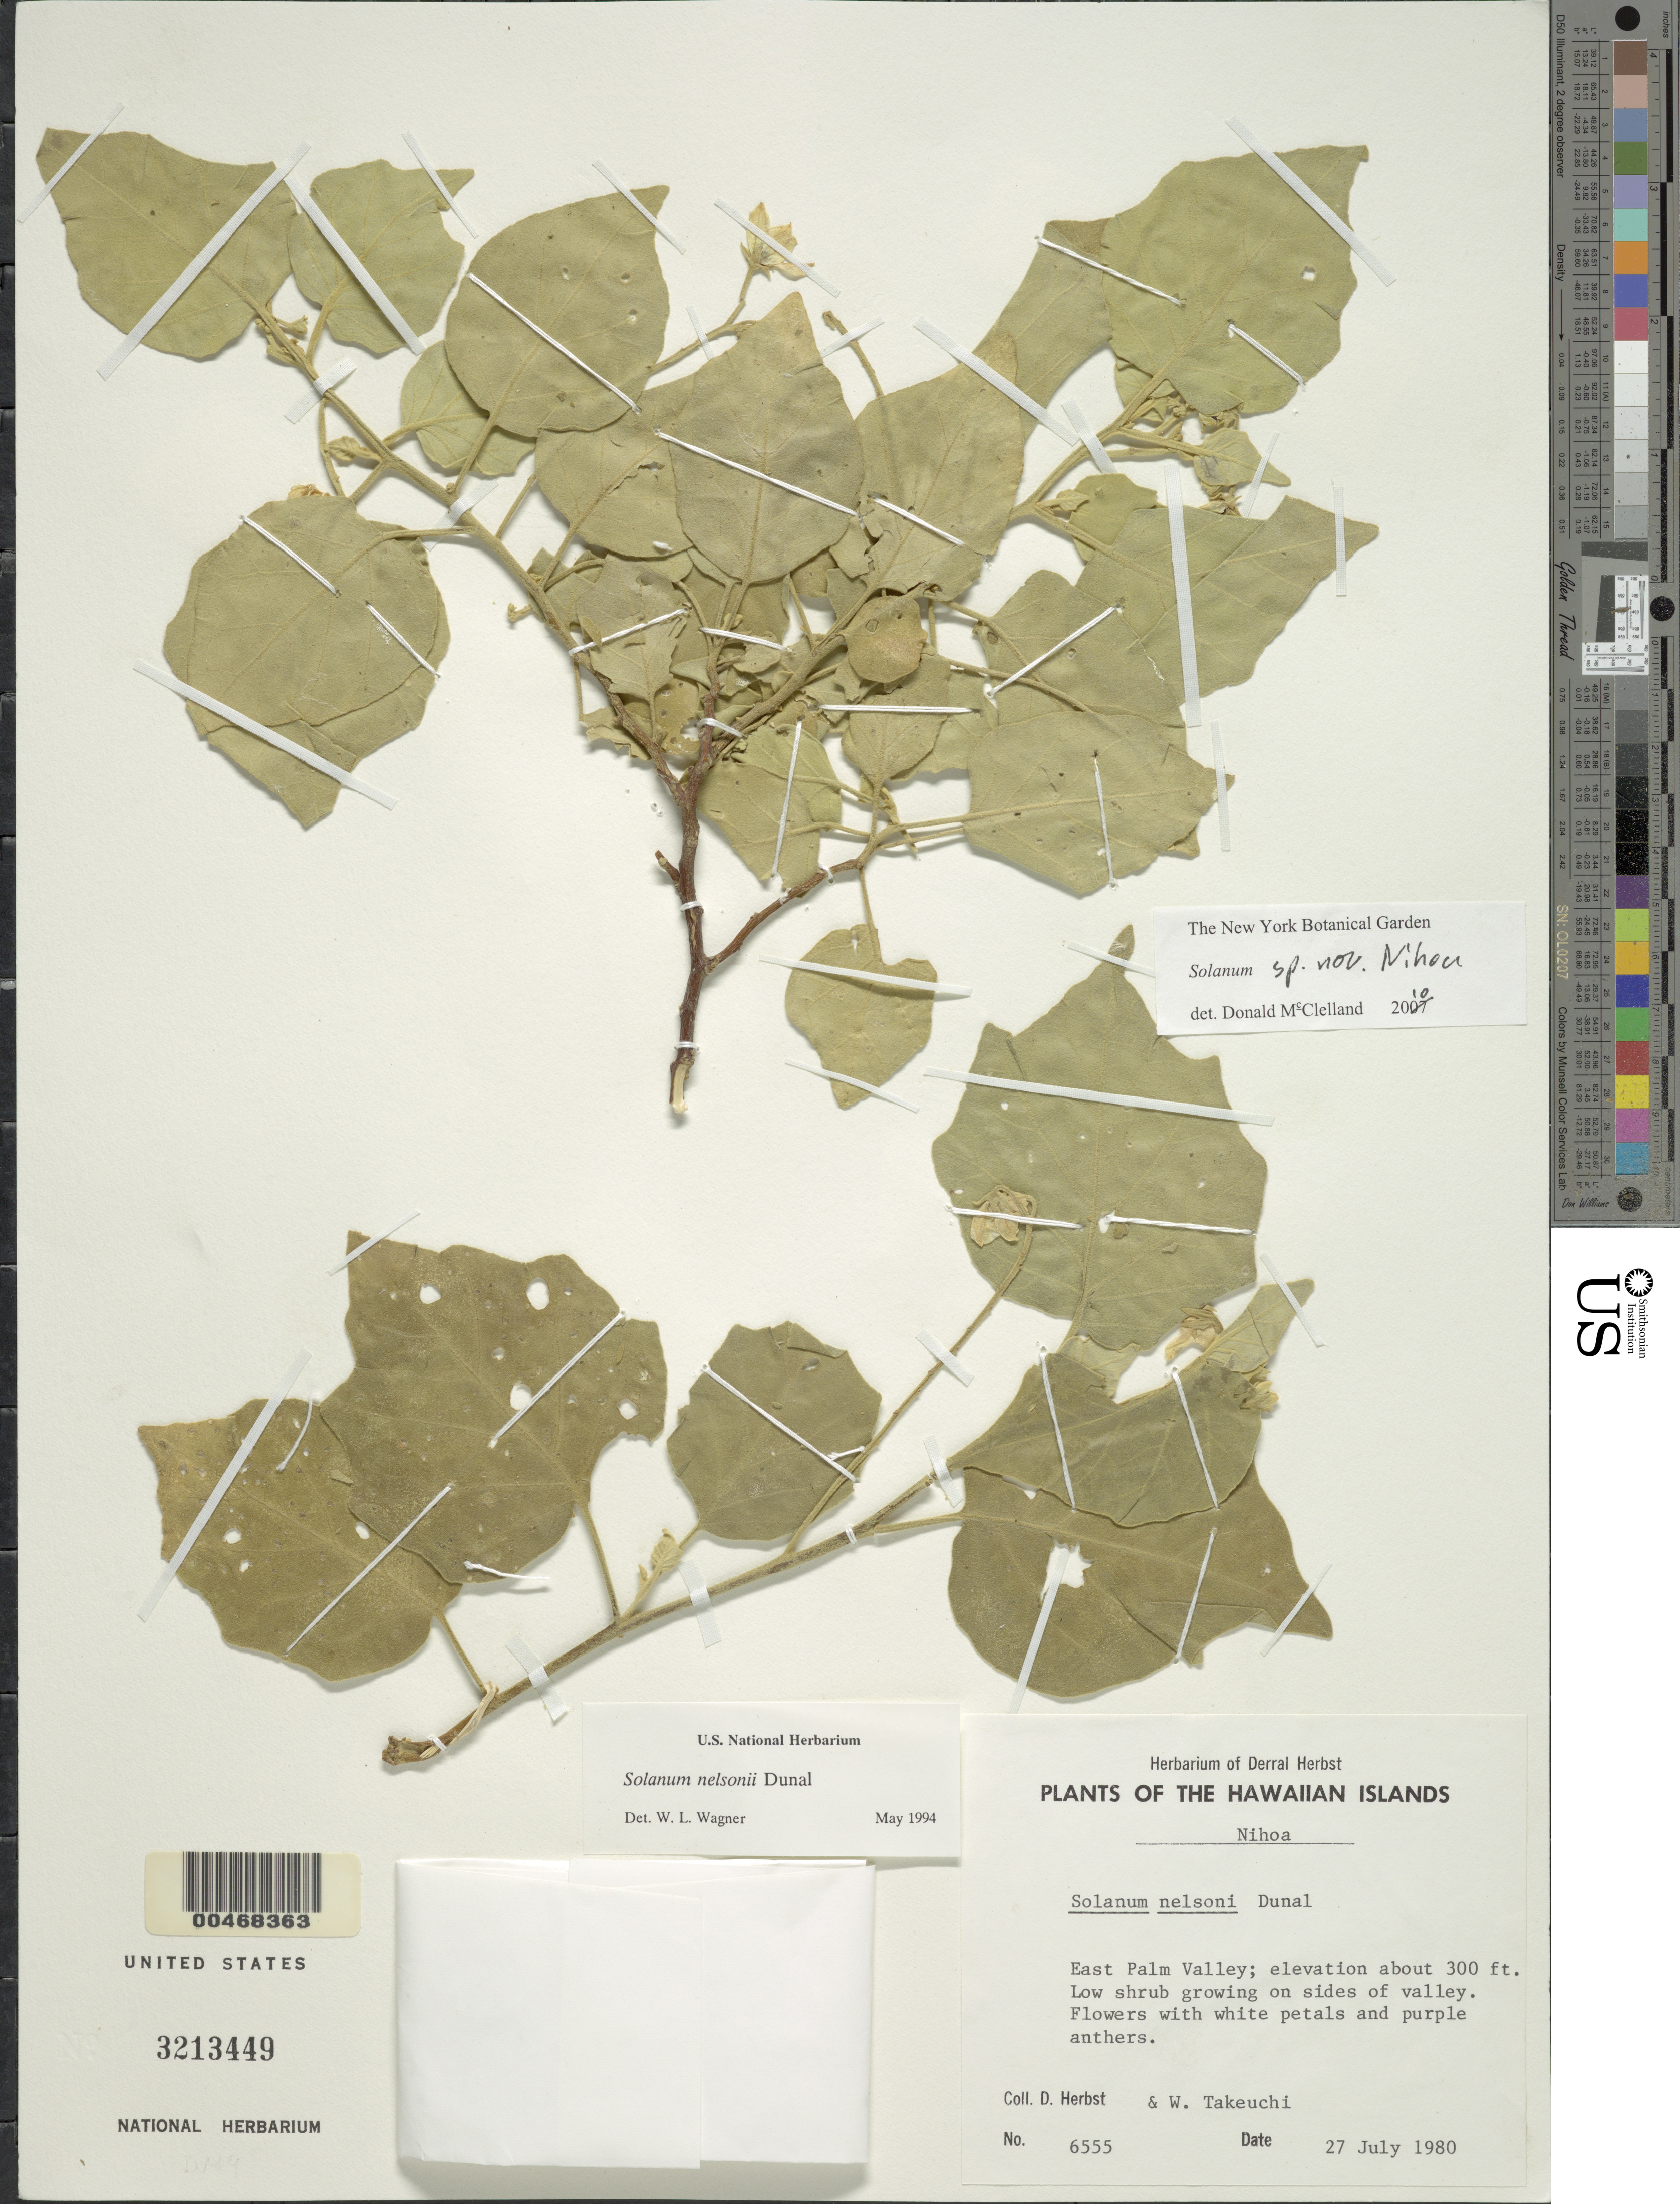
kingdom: Plantae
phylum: Tracheophyta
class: Magnoliopsida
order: Solanales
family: Solanaceae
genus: Solanum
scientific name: Solanum caumii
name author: (F. Br.) D. McClelland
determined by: Knapp, S. D.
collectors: D. R. Herbst & W. N. Takeuchi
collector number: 6555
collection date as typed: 27 Jul 1980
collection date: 1980-07-27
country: United States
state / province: Hawaii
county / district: Honolulu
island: Nihoa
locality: E Palm Valley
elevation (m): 91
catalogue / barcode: US 3213449